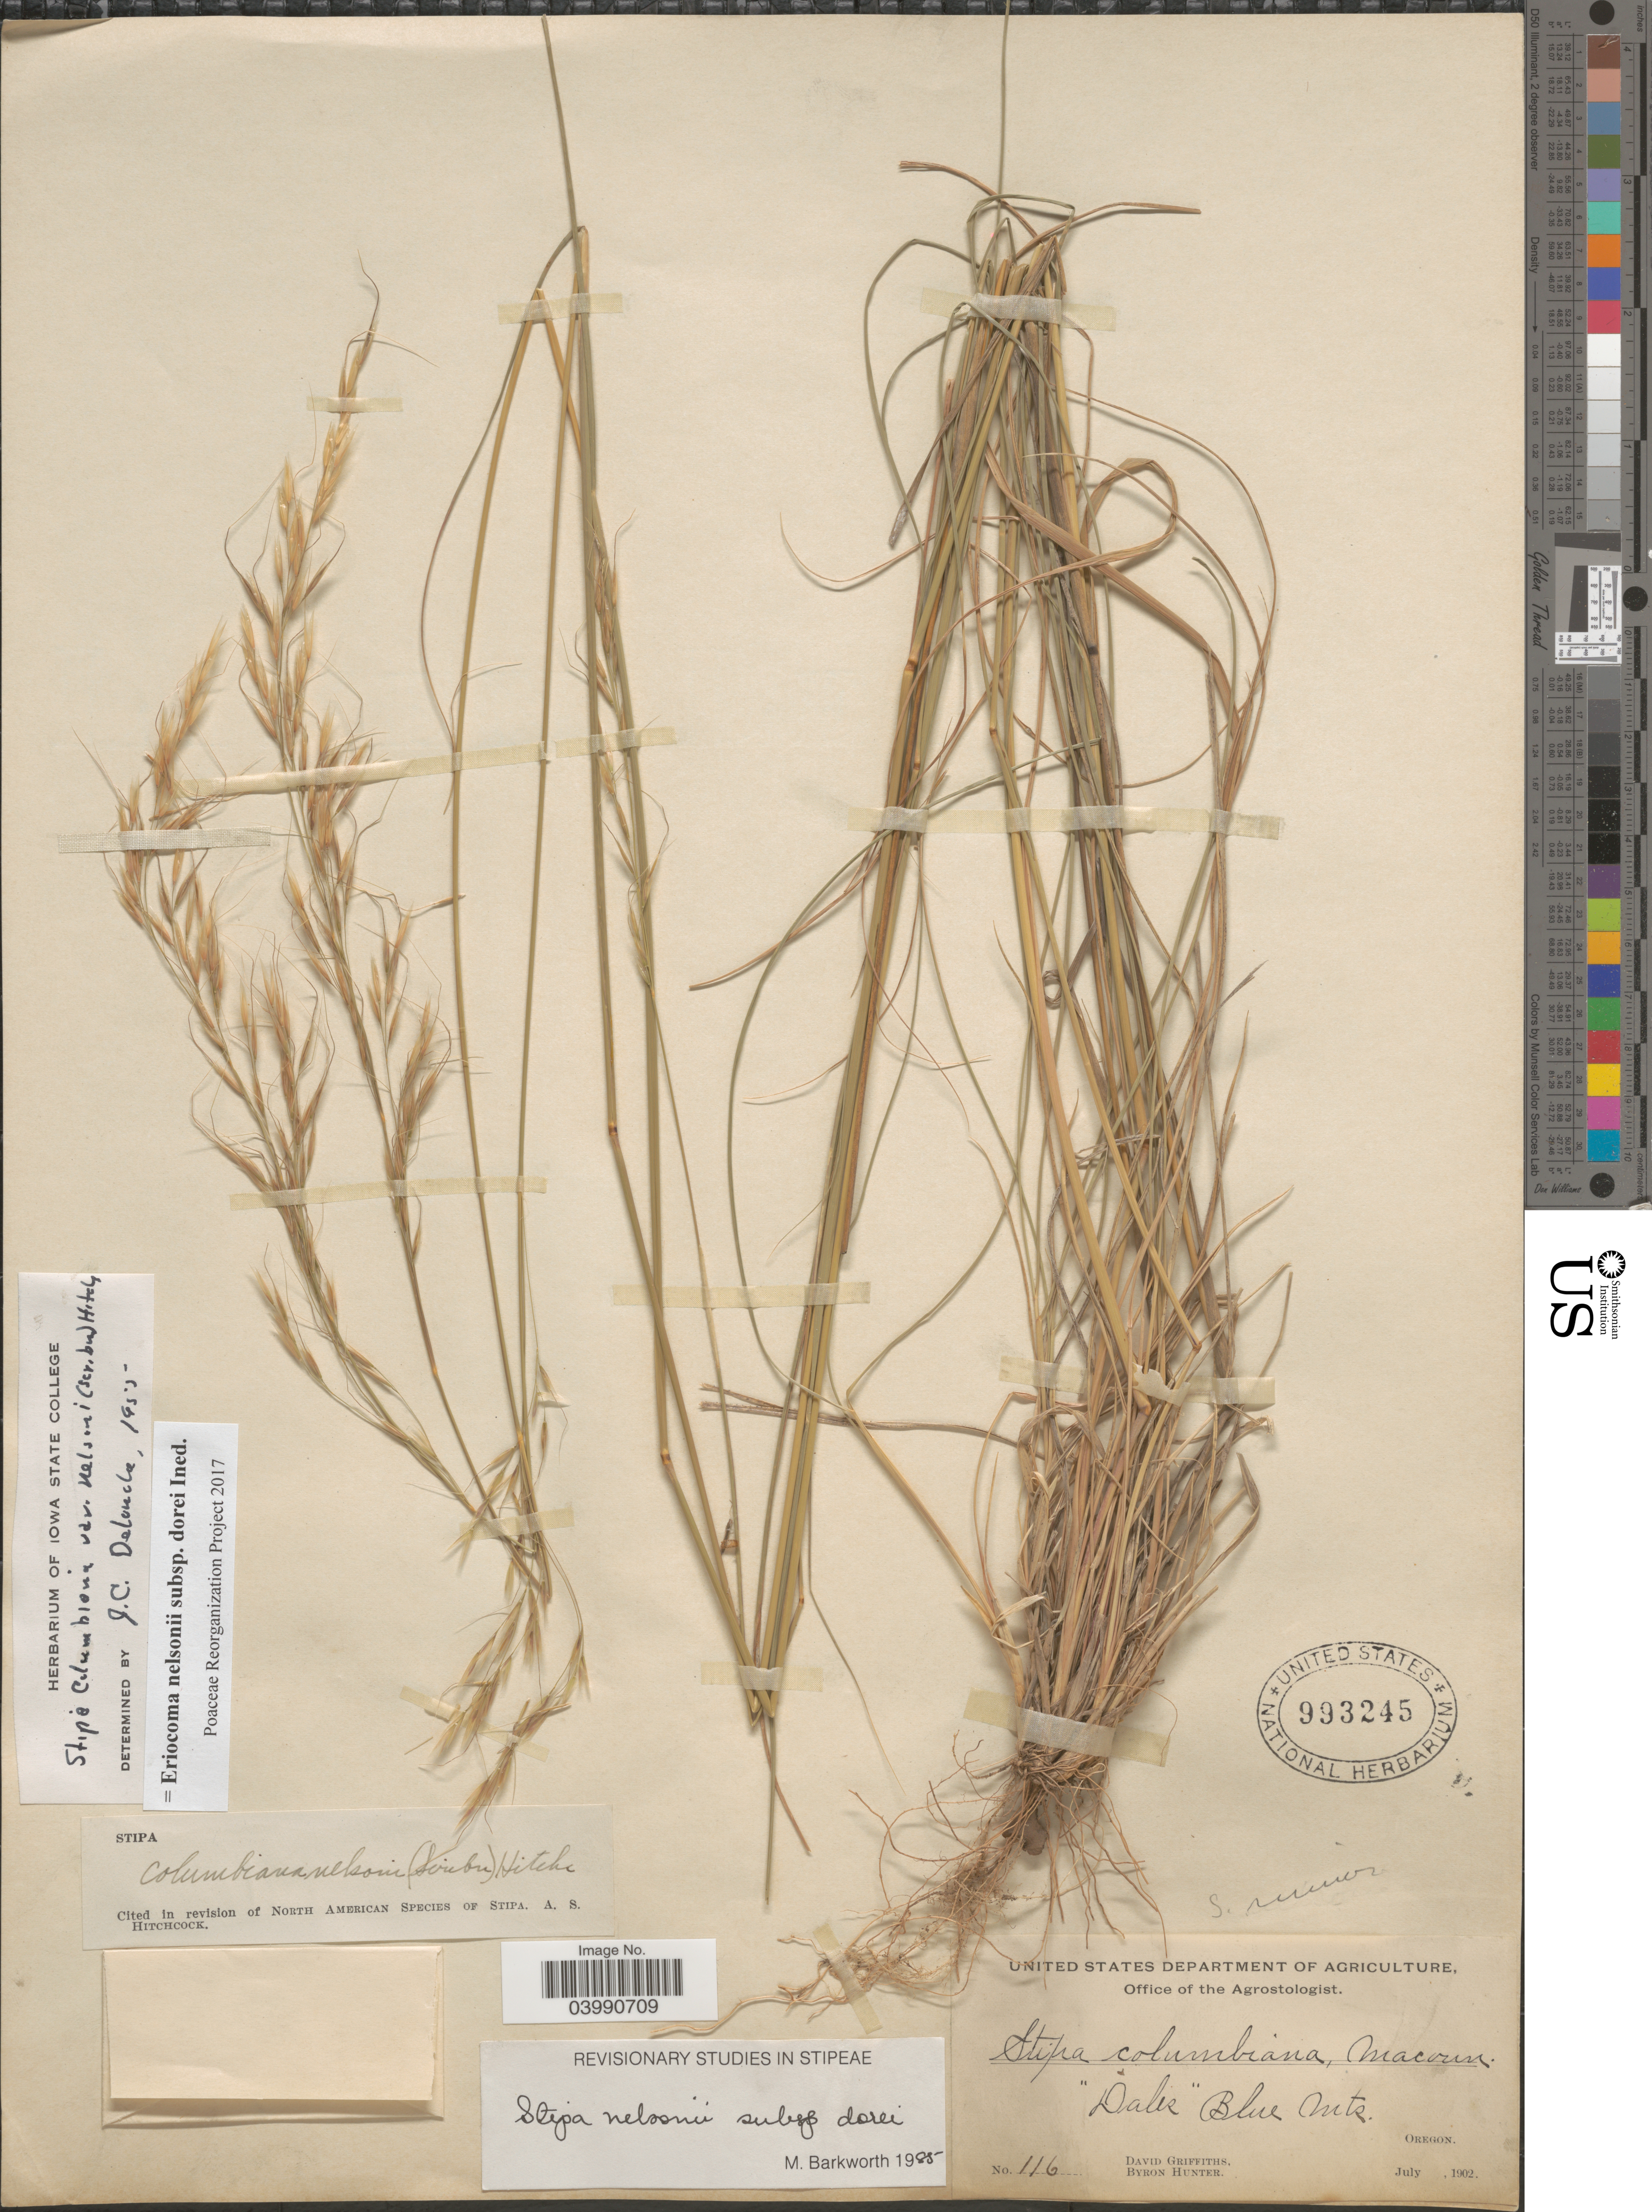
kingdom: Plantae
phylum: Tracheophyta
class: Liliopsida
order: Poales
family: Poaceae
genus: Eriocoma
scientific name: Eriocoma nelsonii subsp. dorei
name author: (Barkworth & J. Maze) Romasch.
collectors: D. Griffiths & B. Hunter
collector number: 116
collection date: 1902-07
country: United States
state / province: Oregon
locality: Dales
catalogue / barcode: US 993245